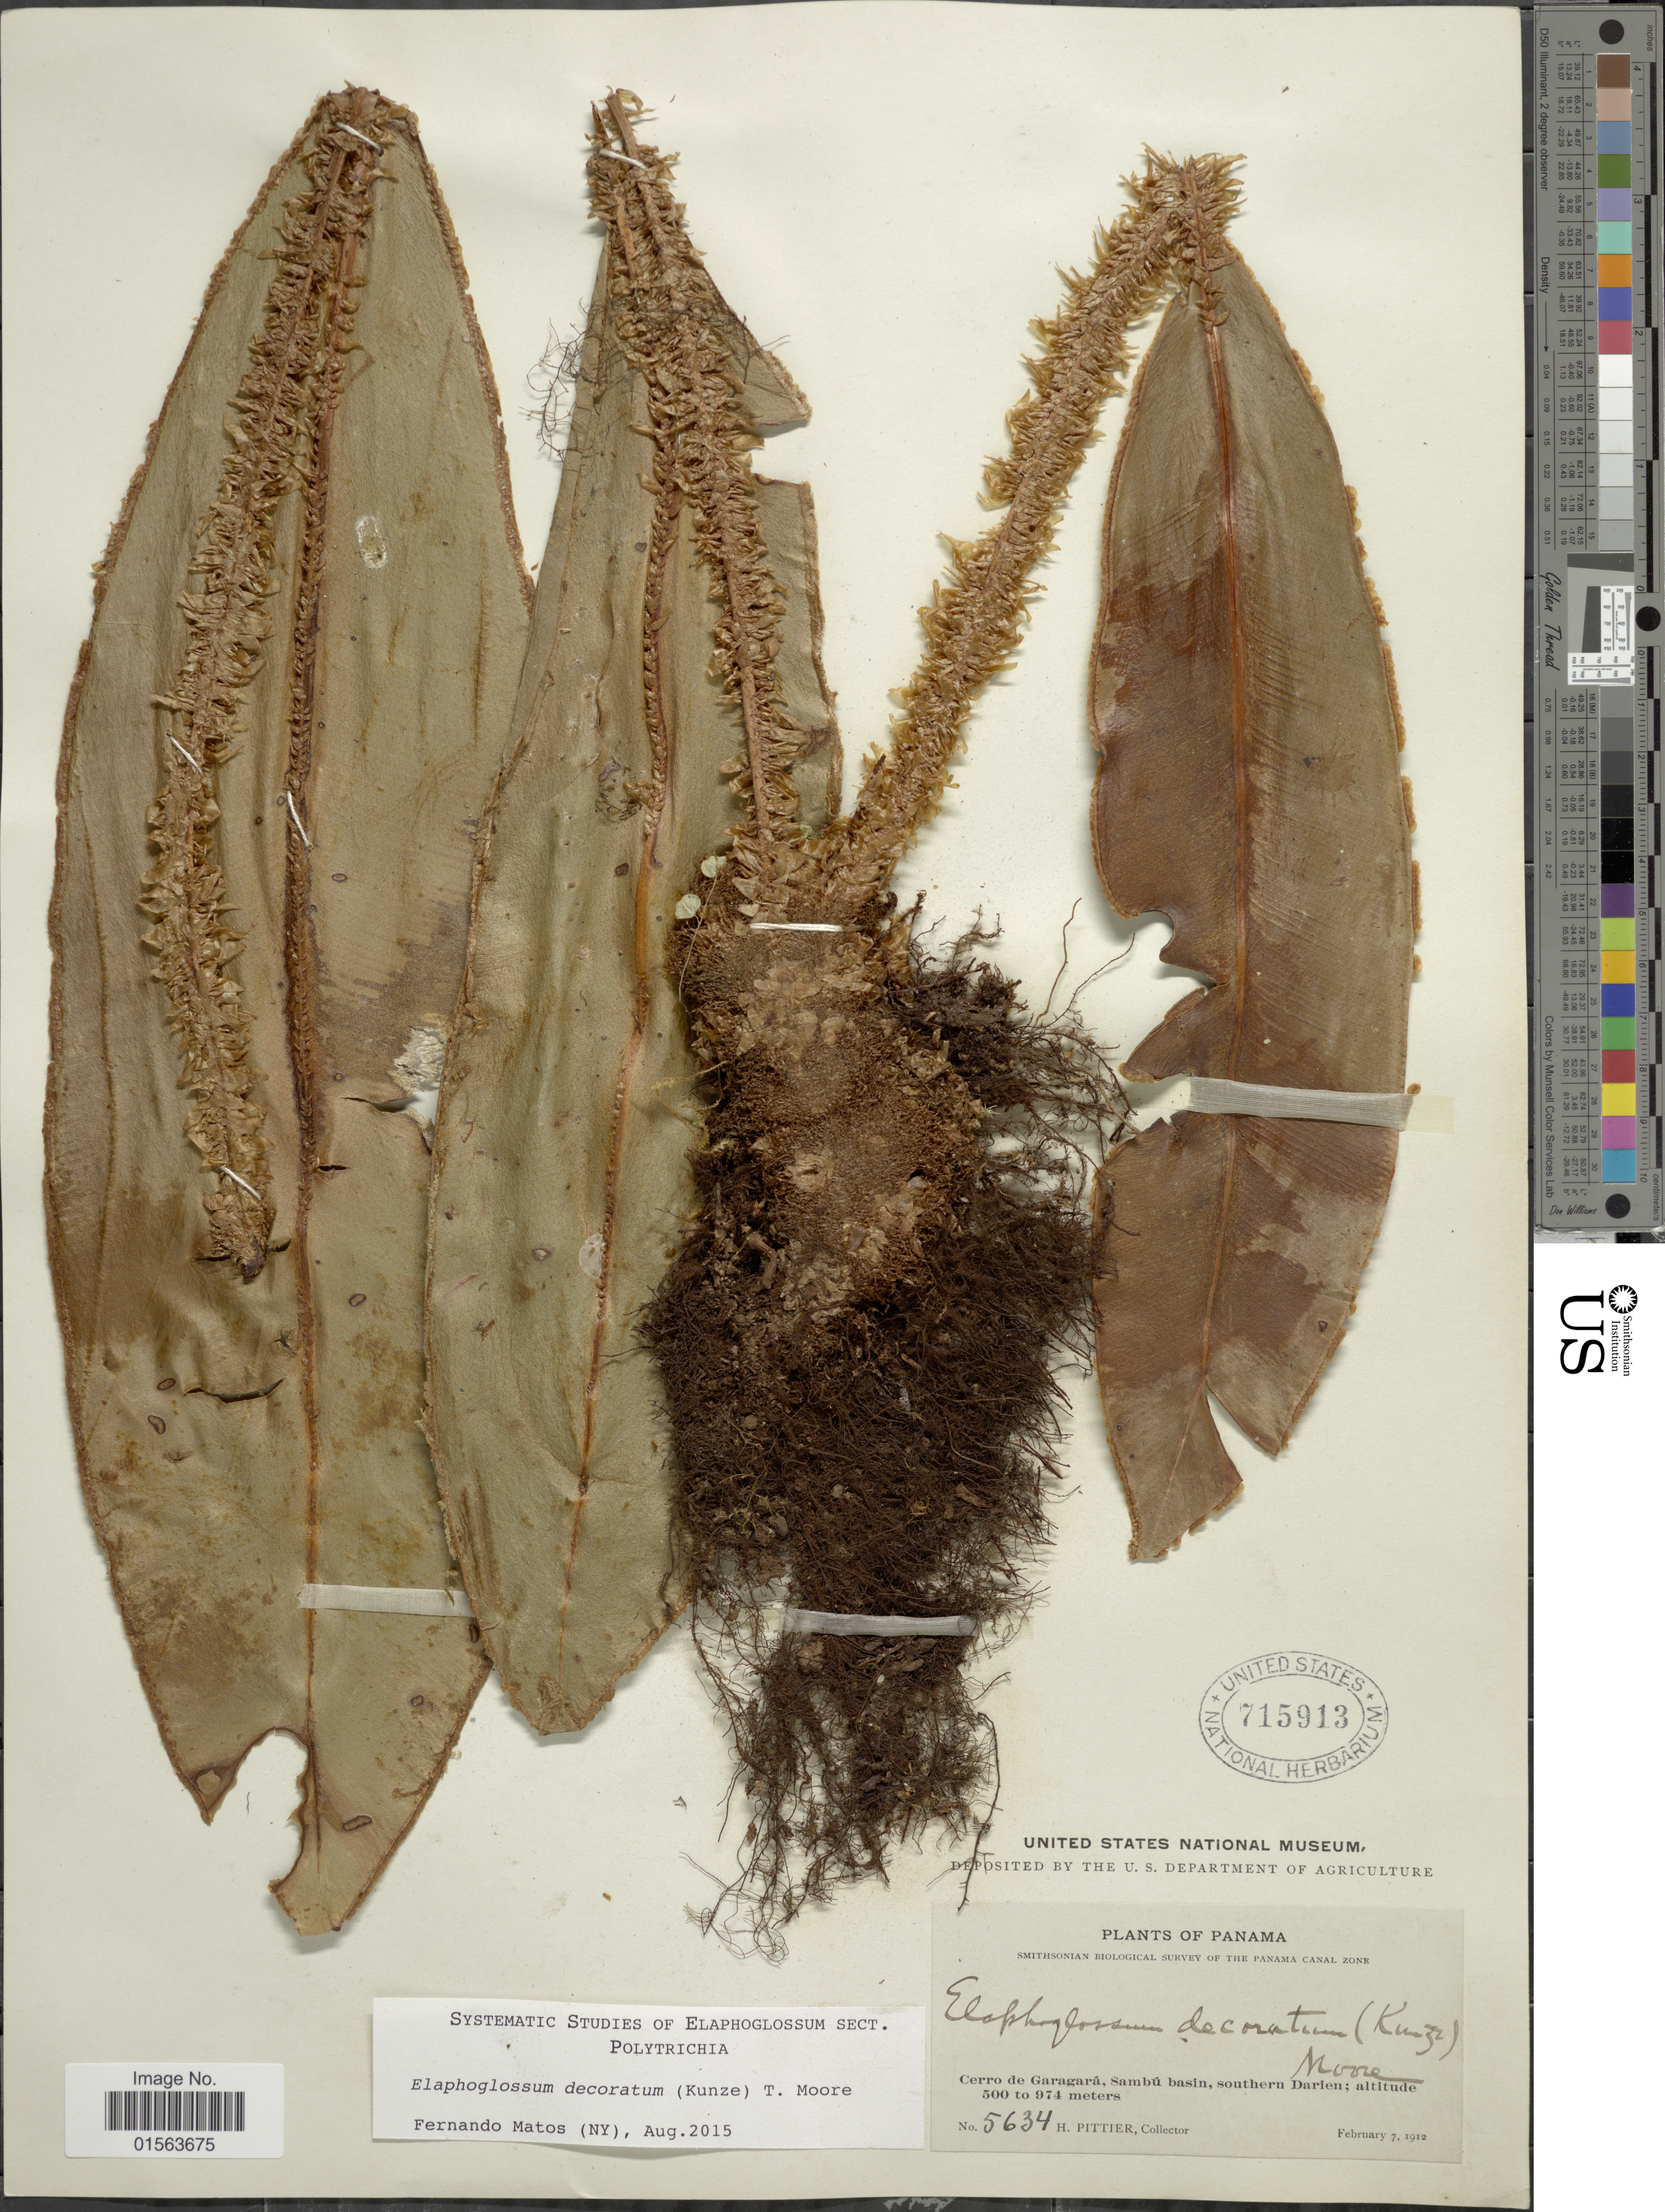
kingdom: Plantae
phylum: Tracheophyta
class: Polypodiopsida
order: Polypodiales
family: Dryopteridaceae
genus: Elaphoglossum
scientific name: Elaphoglossum decoratum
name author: (Kunze) T. Moore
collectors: H. F. Pittier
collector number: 5634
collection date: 1912-02-07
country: Panama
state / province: Darién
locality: Cerro de Garagara, Sambu basin, southern Darien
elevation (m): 500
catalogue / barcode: US 715913